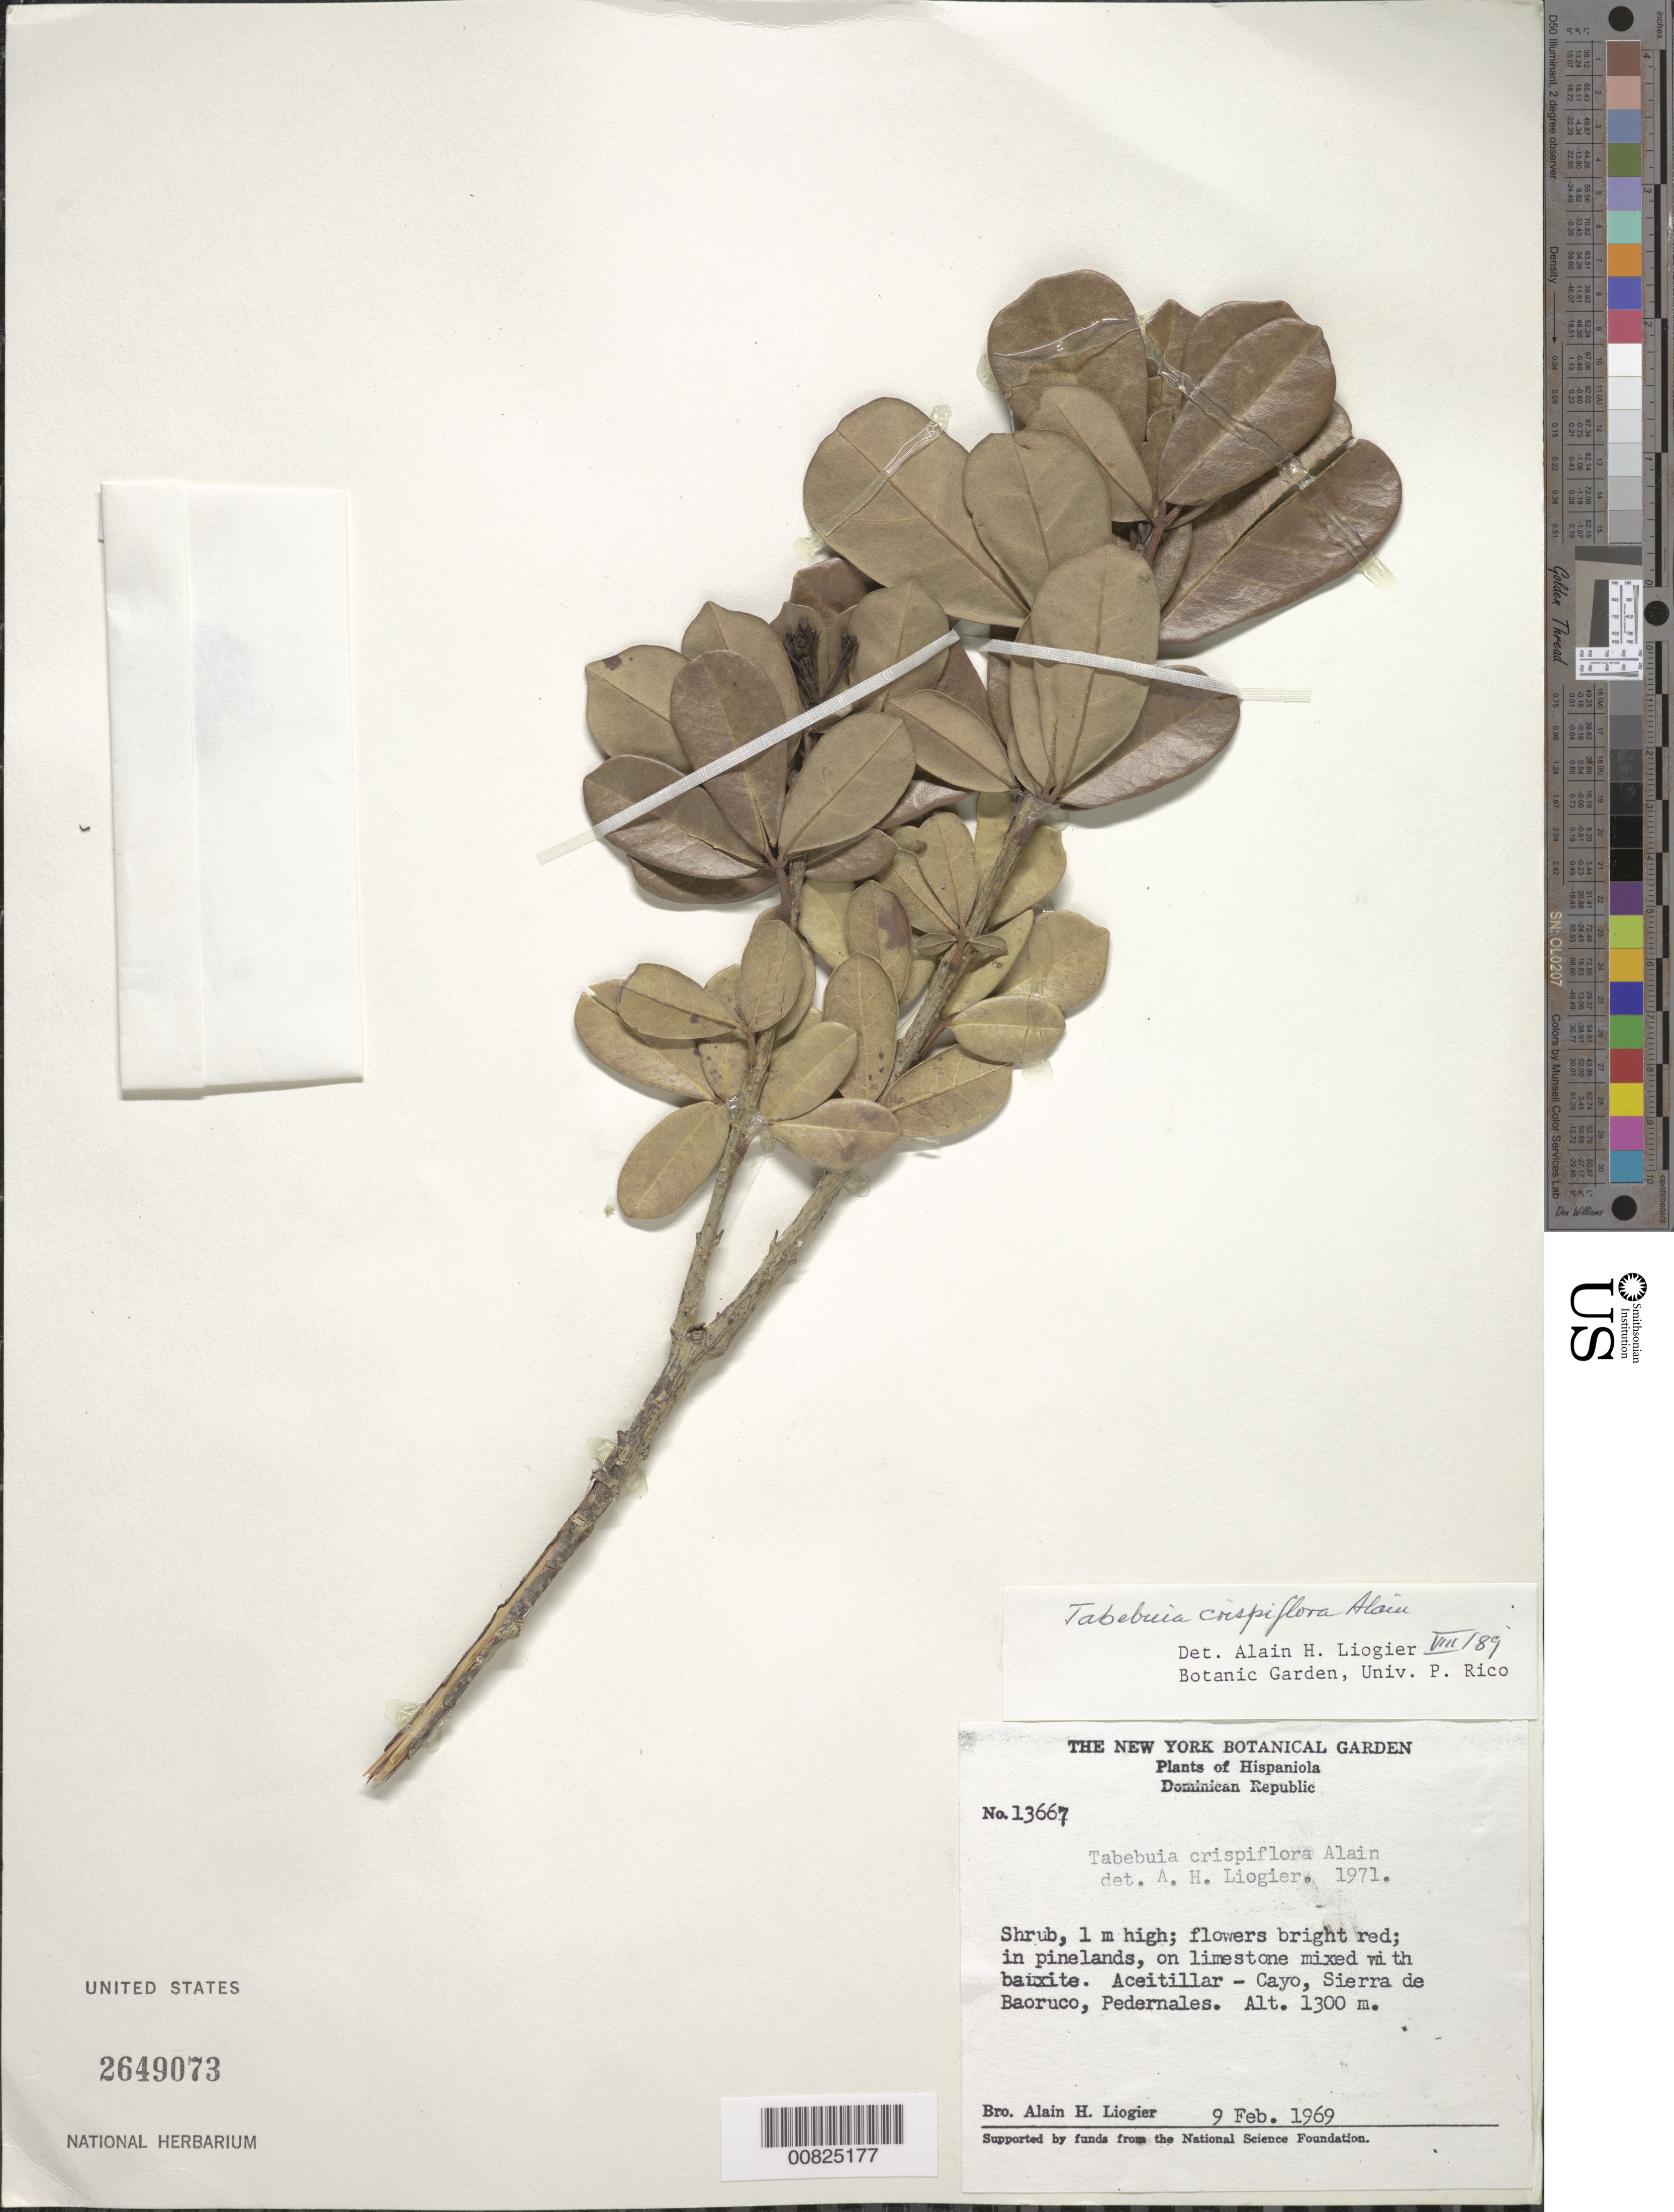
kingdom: Plantae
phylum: Tracheophyta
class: Magnoliopsida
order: Lamiales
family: Bignoniaceae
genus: Tabebuia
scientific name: Tabebuia crispiflora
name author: Alain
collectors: A. H. Liogier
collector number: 13667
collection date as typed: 09 Feb 1969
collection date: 1969-02-09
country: Dominican Republic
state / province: Pedernales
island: Hispaniola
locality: Aceitillar-Cayo, Sierra de Baoruco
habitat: In pinelands on limestone mixed with bauxite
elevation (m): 1300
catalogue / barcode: US 2649073